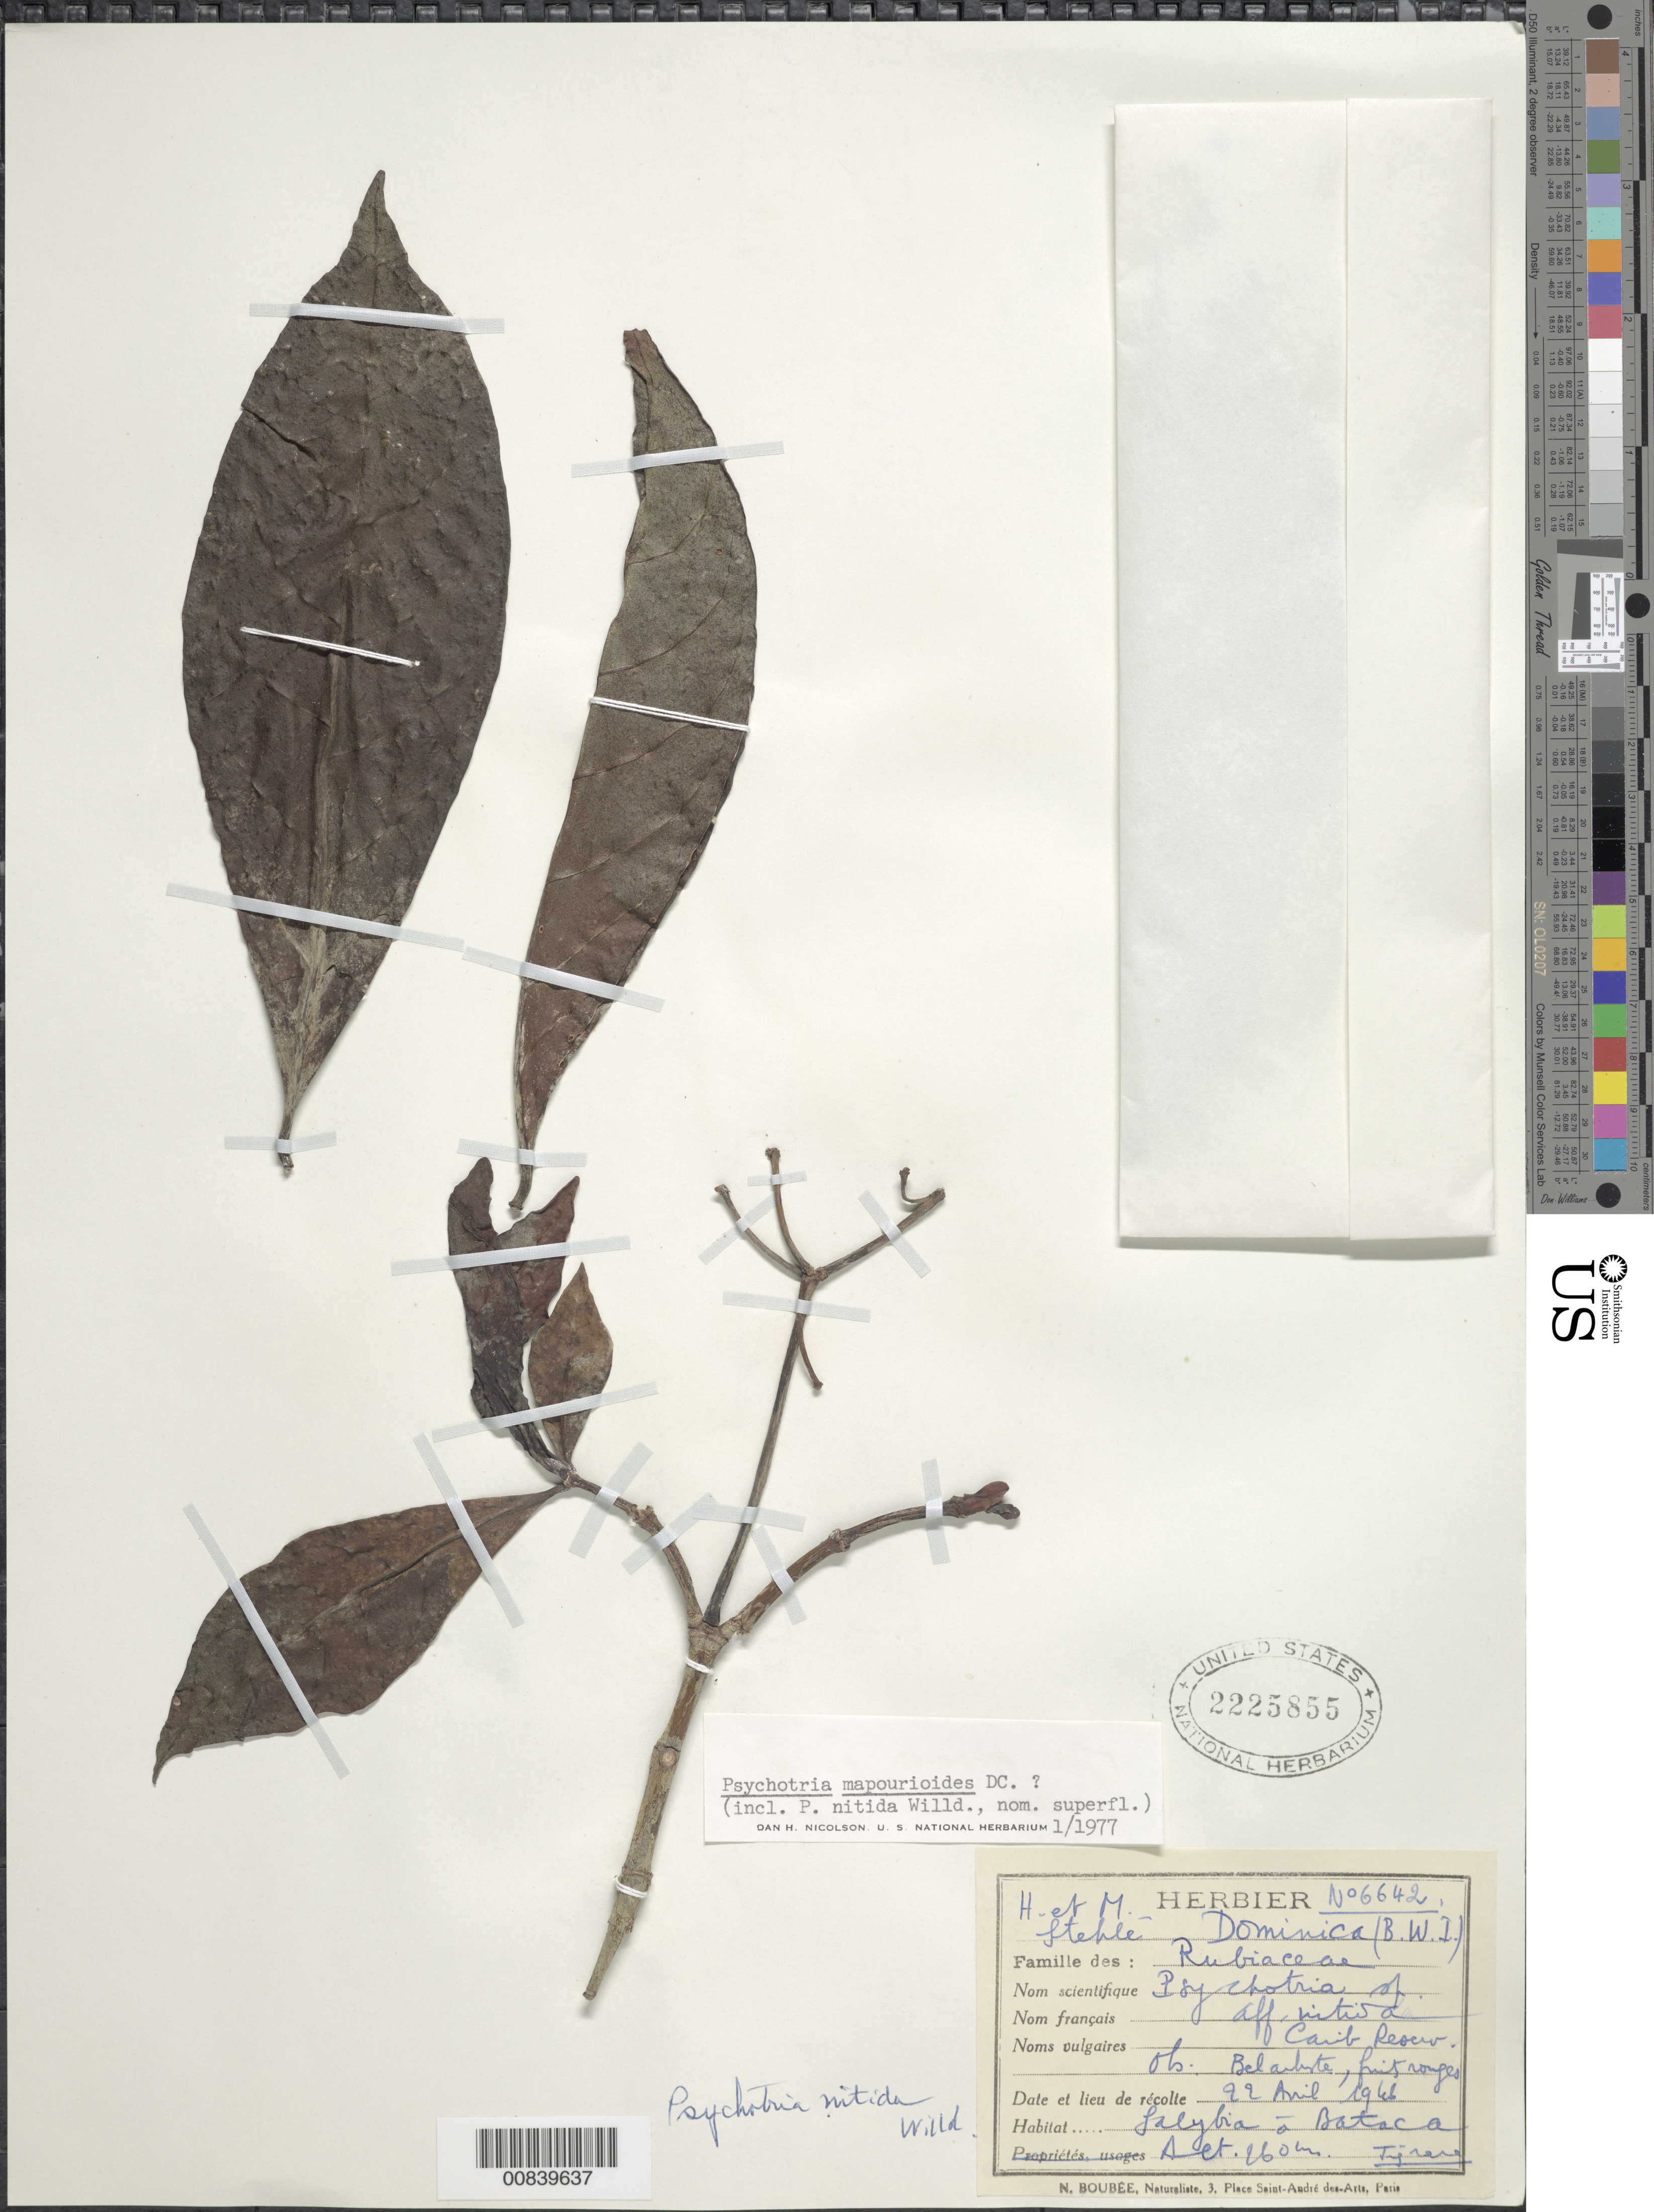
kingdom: Plantae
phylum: Tracheophyta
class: Magnoliopsida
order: Gentianales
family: Rubiaceae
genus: Psychotria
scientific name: Psychotria mapourioides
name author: DC.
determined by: Nicolson, Dan H.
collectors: H. Stehlé & M. Stehlé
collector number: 6642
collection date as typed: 22 Apr 1966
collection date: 1966-04-22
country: Dominica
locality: Carib Reserv.Lalybia áBataca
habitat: Reserve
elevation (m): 260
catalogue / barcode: US 2225855